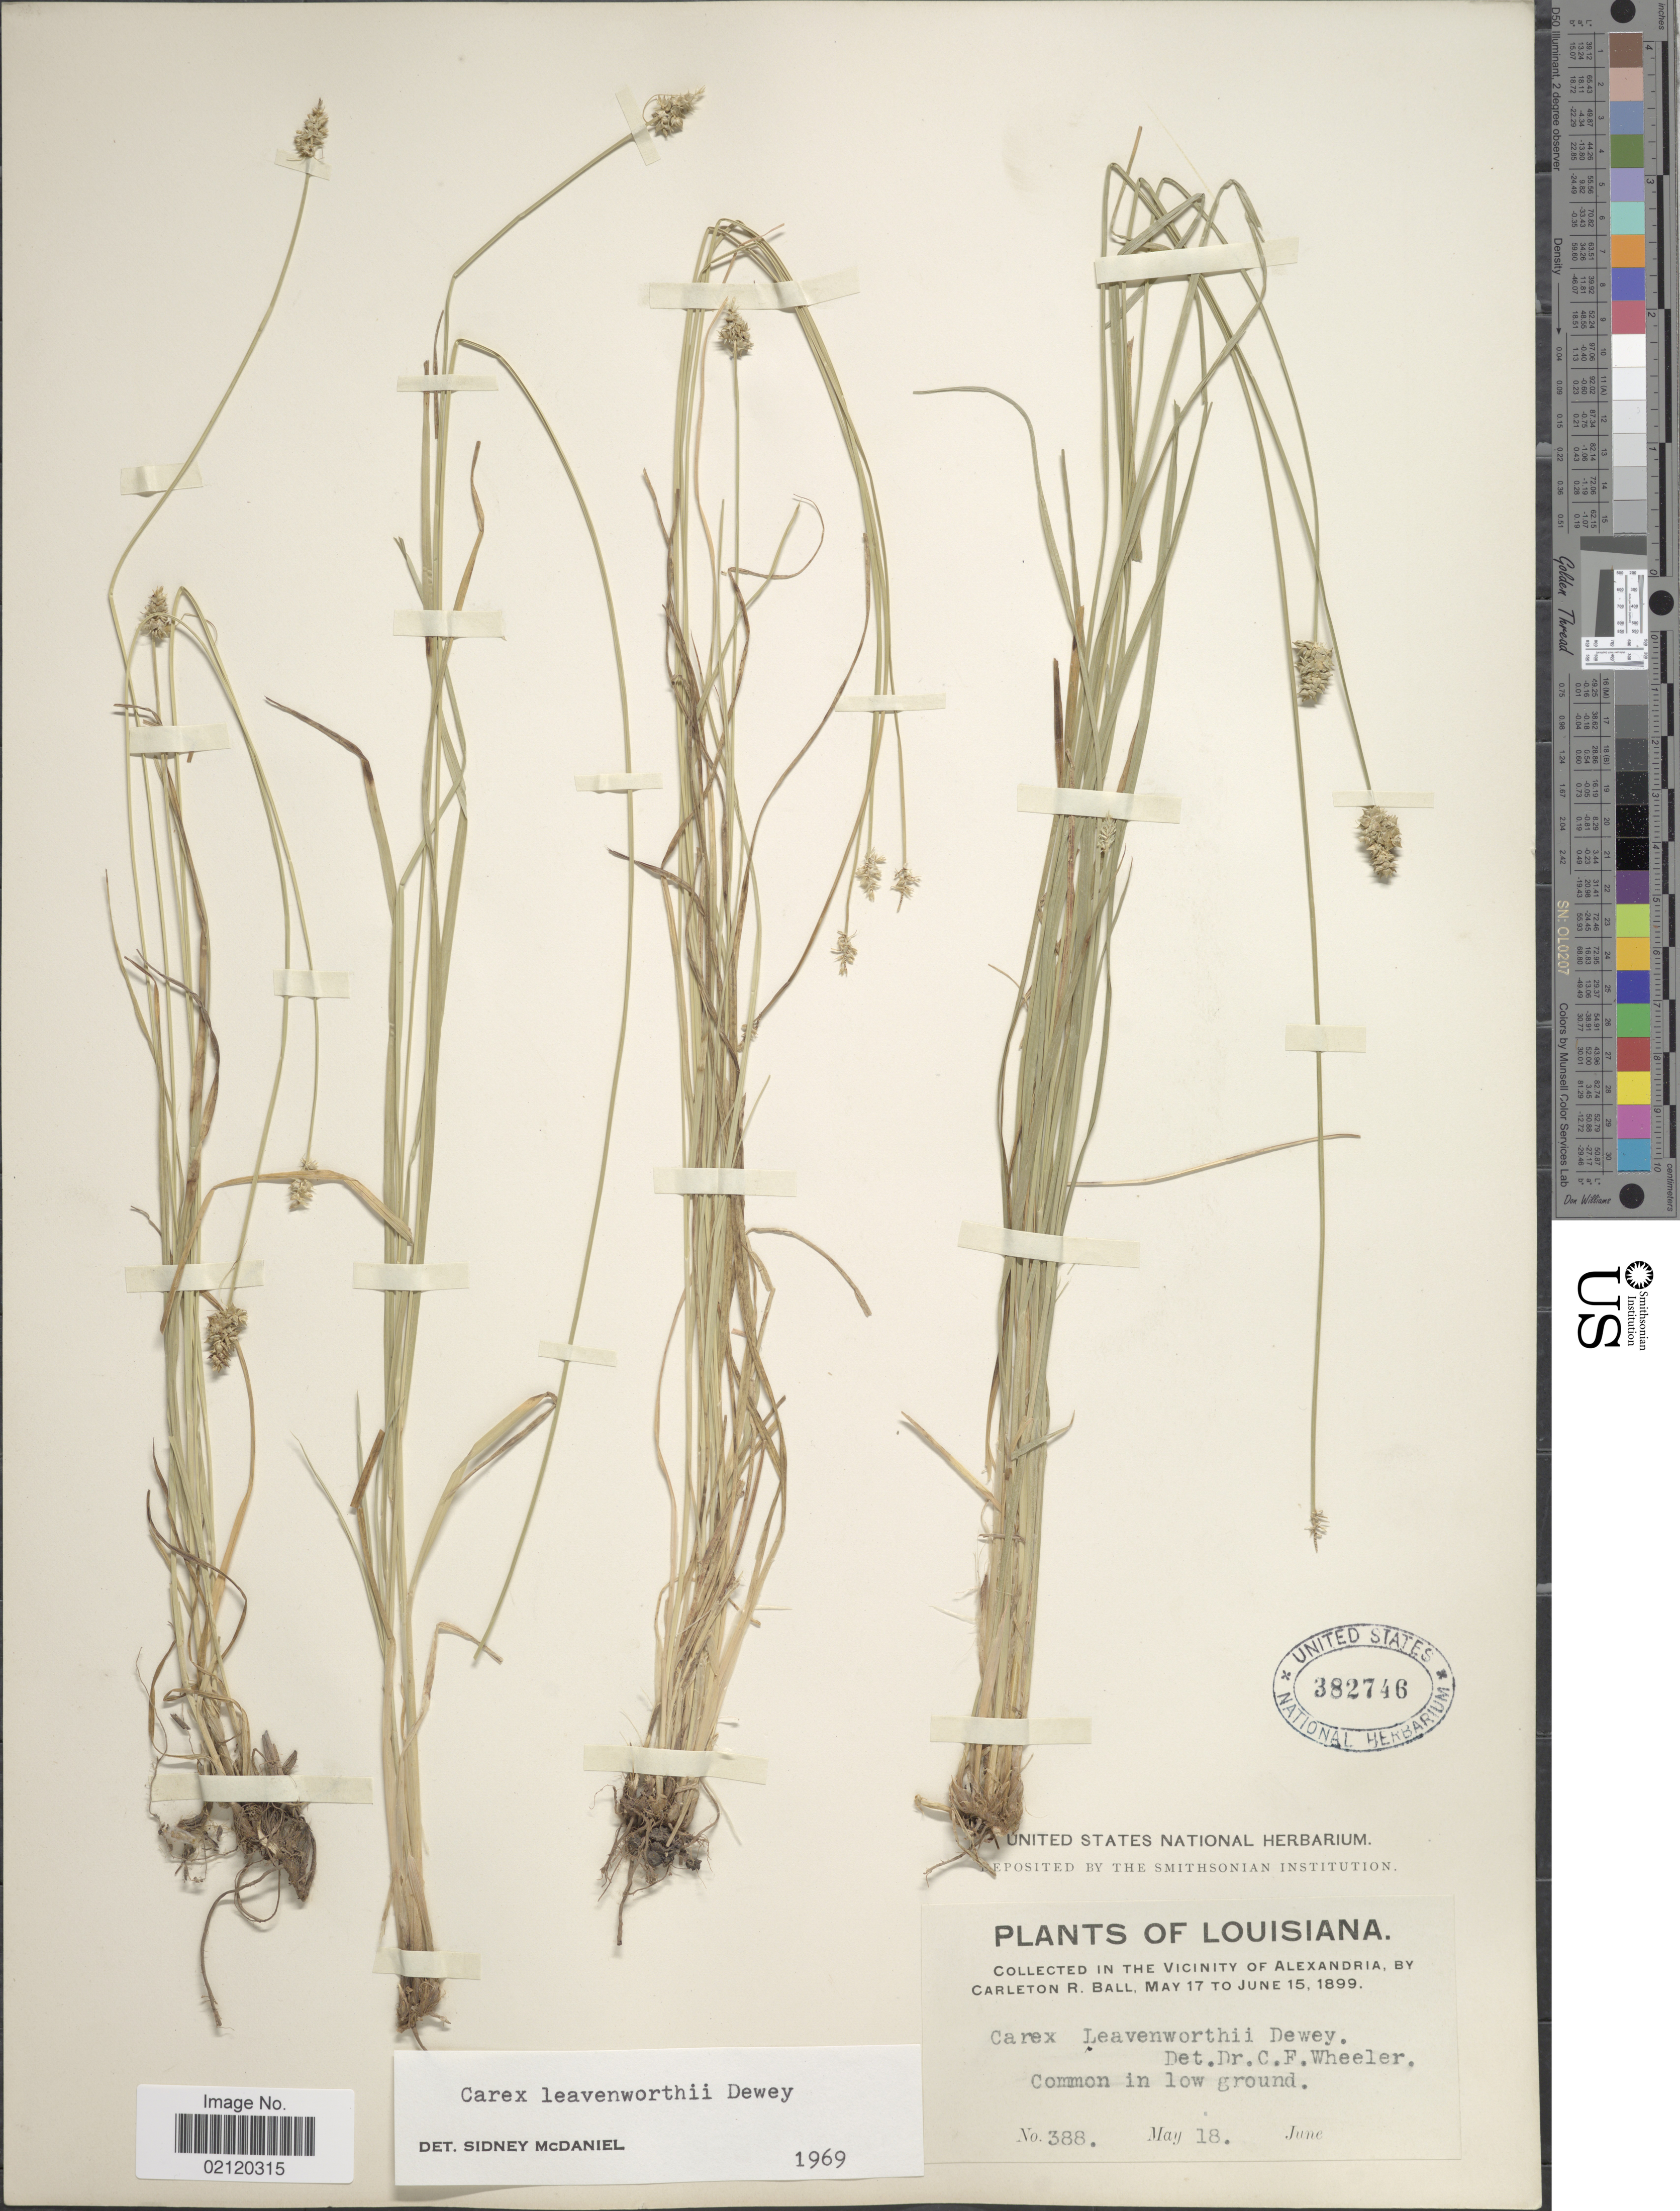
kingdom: Plantae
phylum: Tracheophyta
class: Liliopsida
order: Poales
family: Cyperaceae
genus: Carex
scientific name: Carex leavenworthii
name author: Dewey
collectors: C. R. Ball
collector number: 388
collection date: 1899-05-18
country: United States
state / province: Louisiana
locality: Vicinity of Alexandria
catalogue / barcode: US 382746